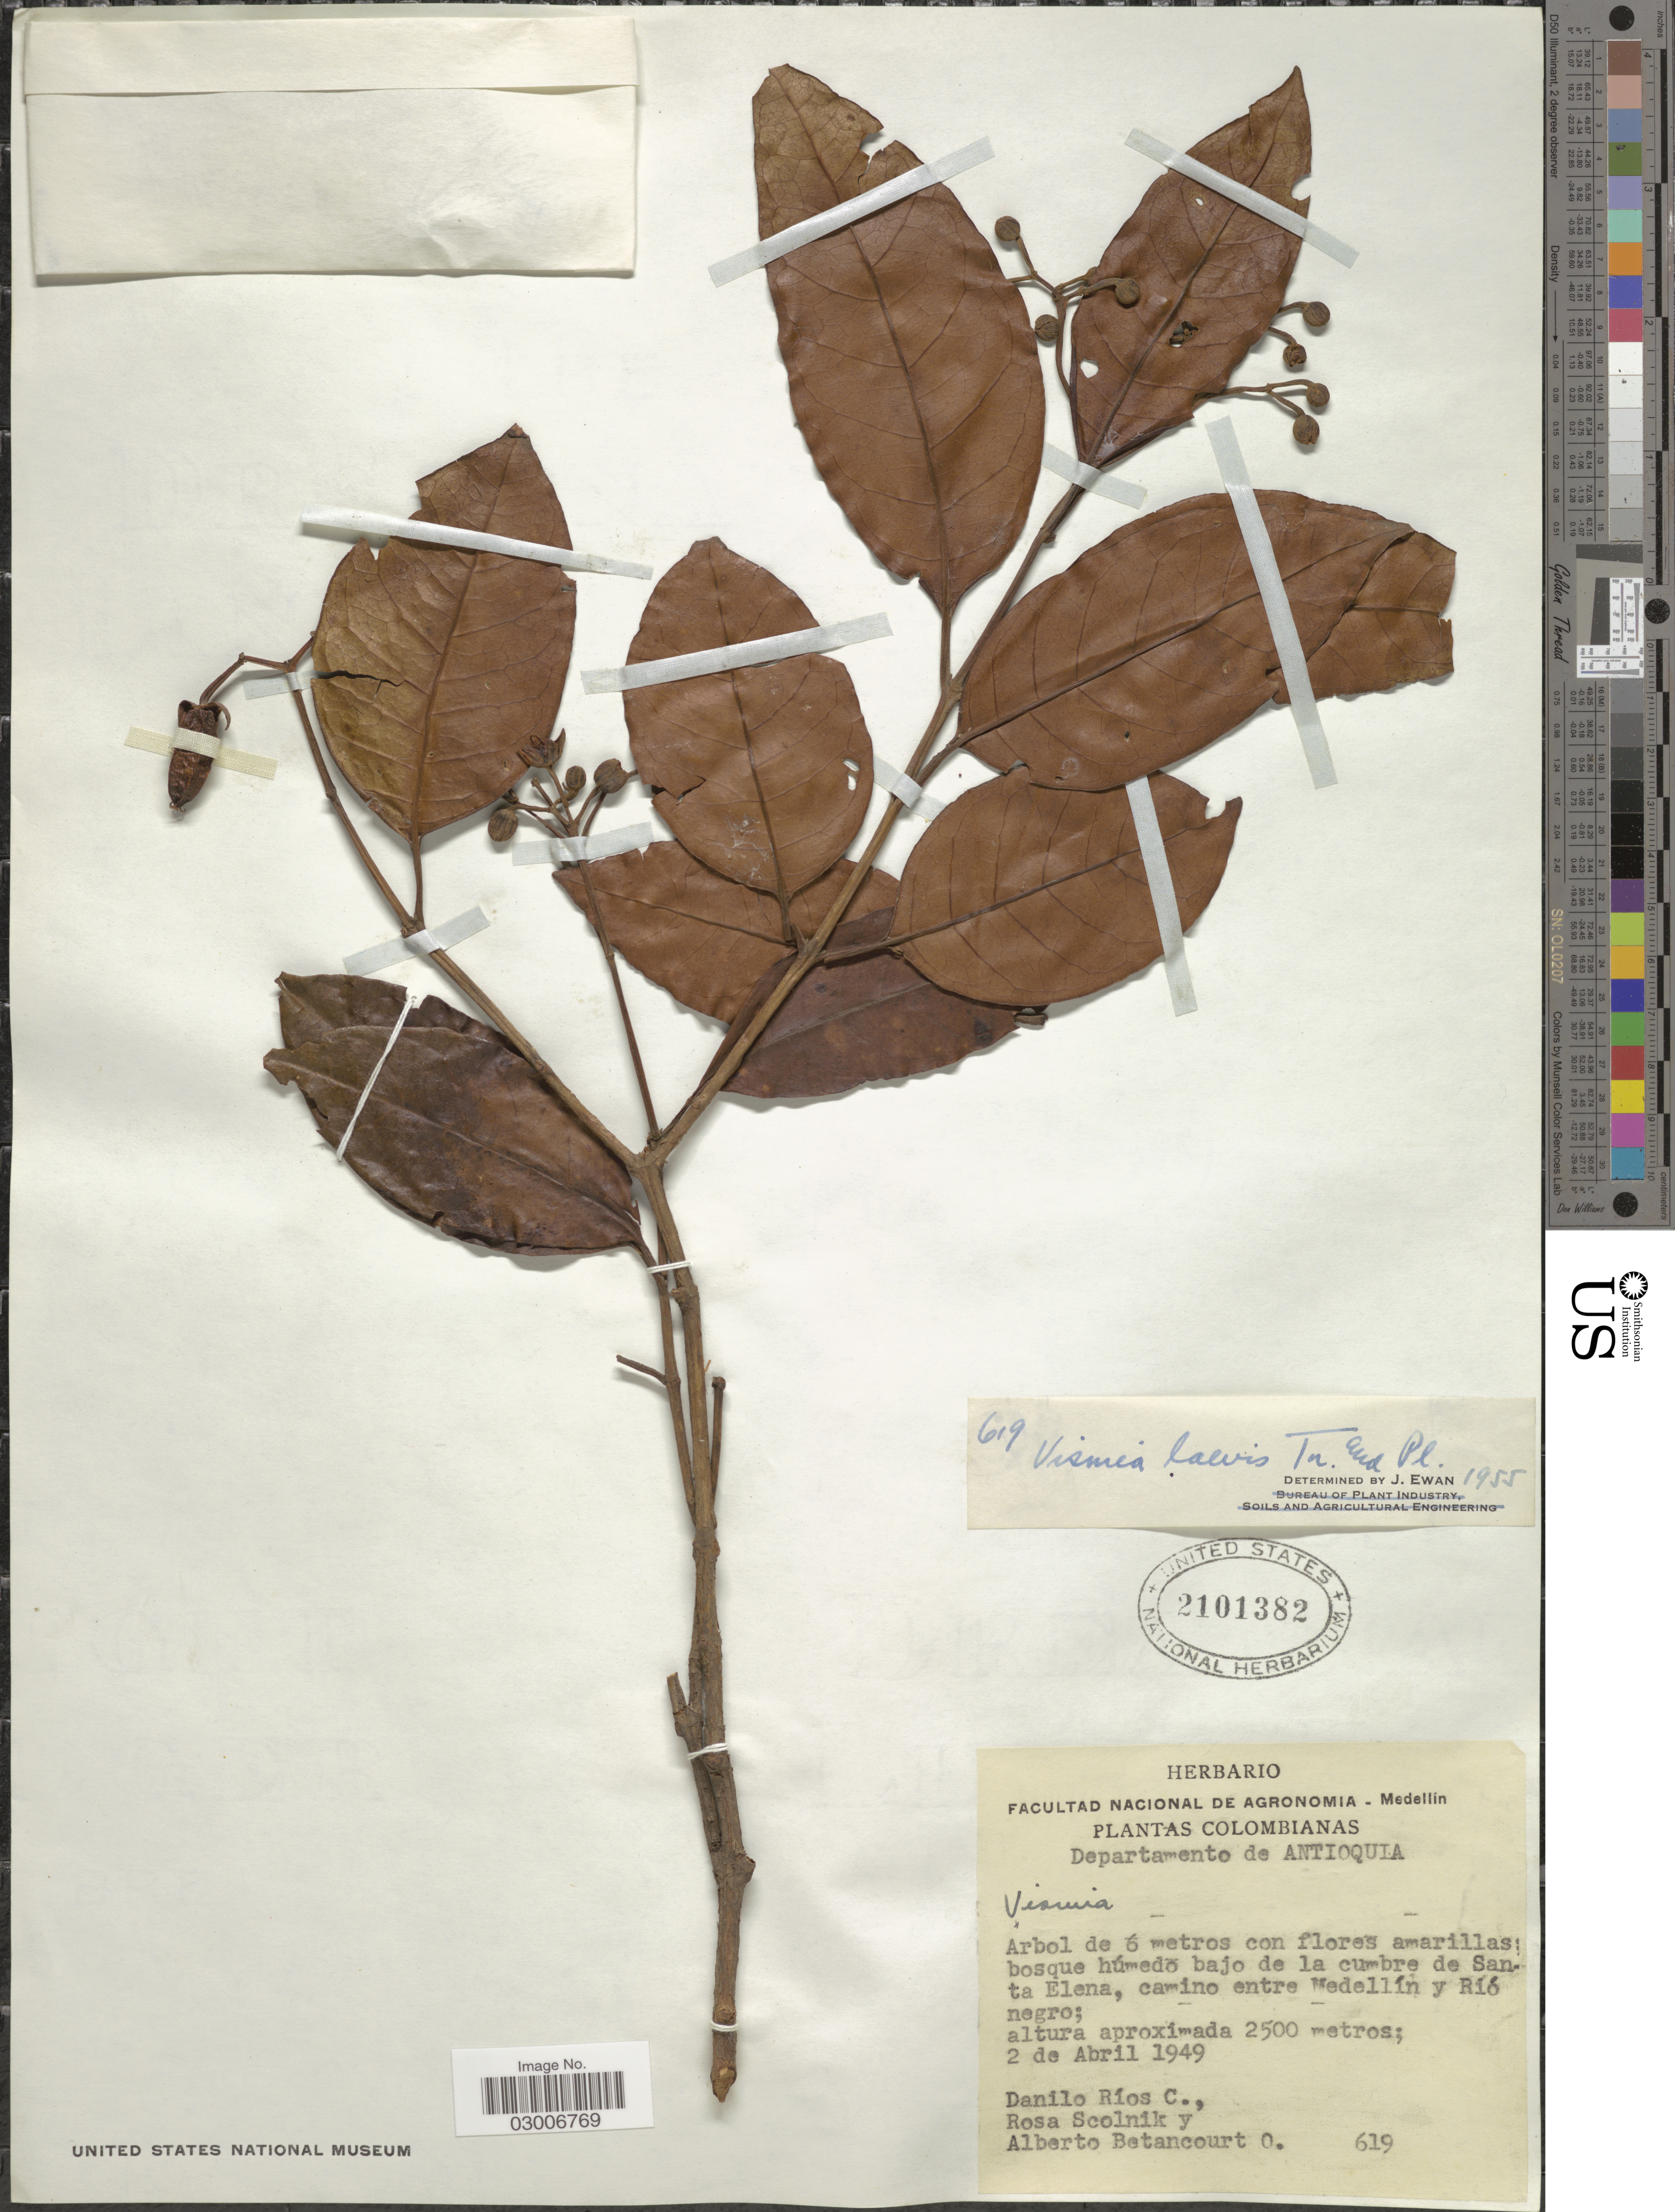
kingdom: Plantae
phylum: Tracheophyta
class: Magnoliopsida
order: Malpighiales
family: Hypericaceae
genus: Vismia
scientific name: Vismia laevis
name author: Triana & Planch.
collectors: D. Rios C., R. Scolnik & A. Betancourt O.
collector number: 619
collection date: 1949-04-02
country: Colombia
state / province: Antioquia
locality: Departamento de Antioquia, bos húmedo bajo de la cumbre de Santa Elena, camino entre Medellín y Río negro.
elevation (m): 2500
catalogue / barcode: US 2101382